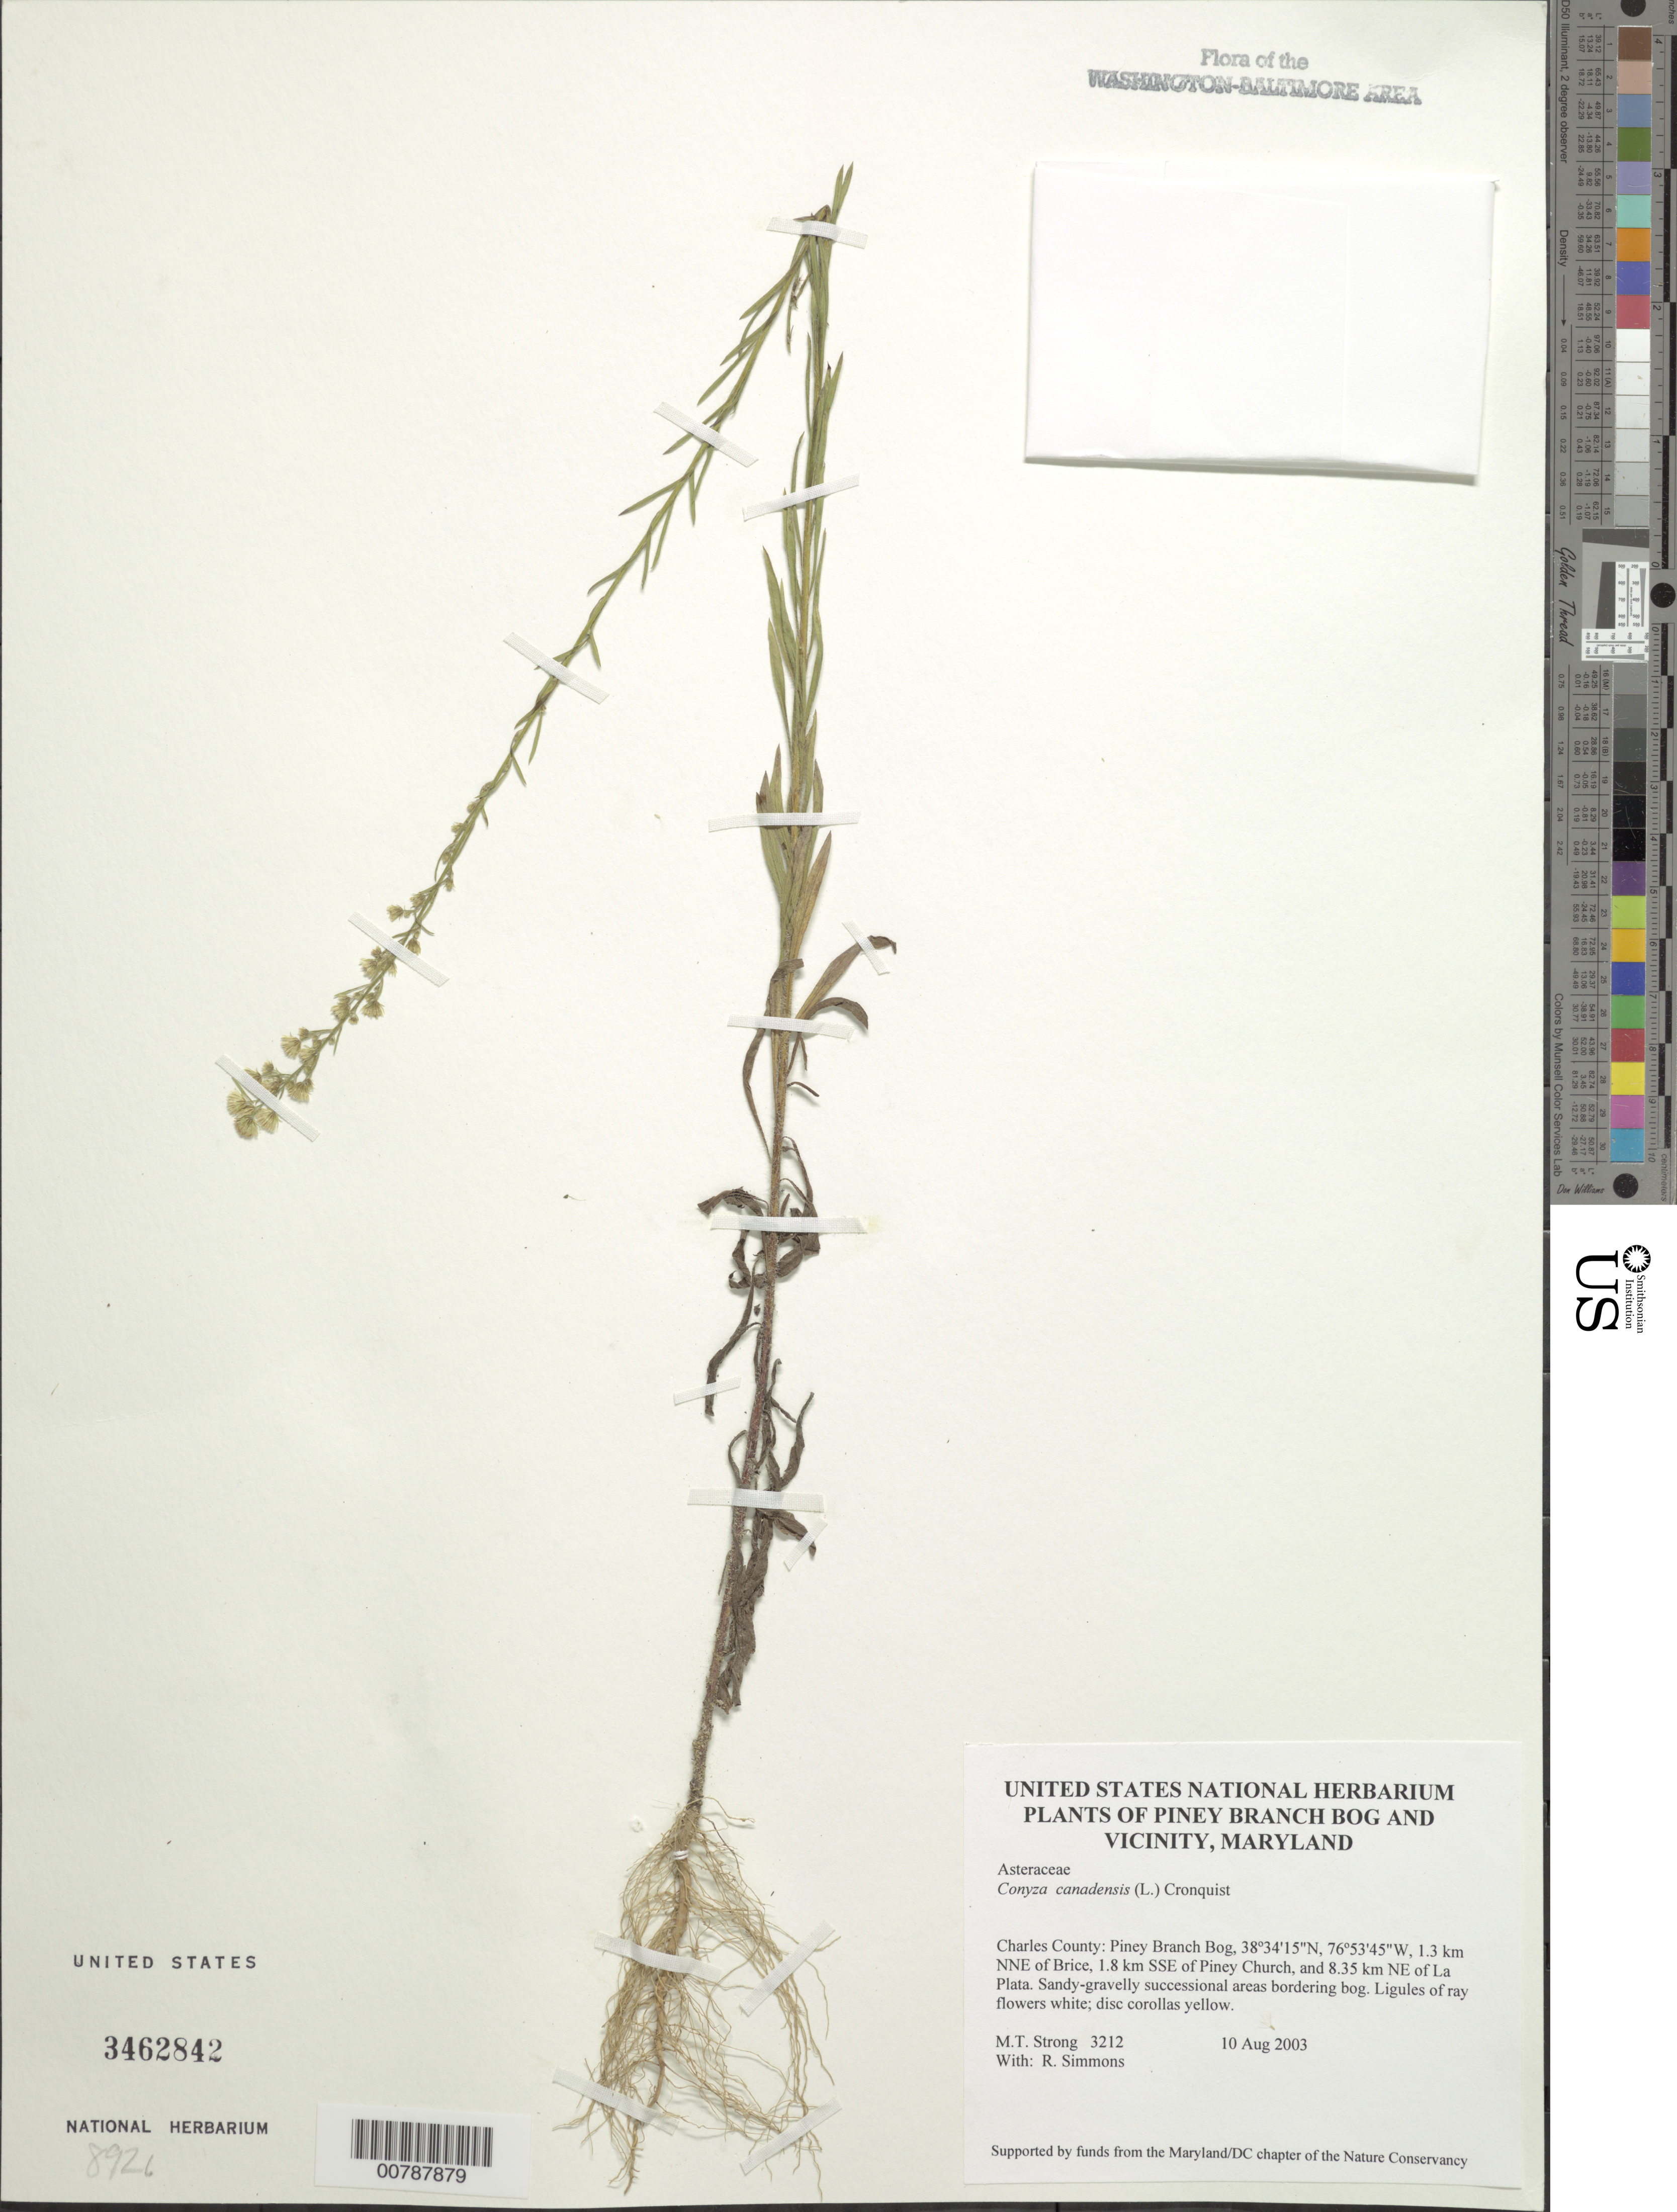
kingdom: Plantae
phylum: Tracheophyta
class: Magnoliopsida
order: Asterales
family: Asteraceae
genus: Conyza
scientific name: Conyza canadensis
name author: (L.) Cronq.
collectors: M. T. Strong & R. H. Simmons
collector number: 3212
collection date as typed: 10 Aug 2003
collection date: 2003-08-10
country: United States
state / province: Maryland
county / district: Charles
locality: Piney Branch Bog, 1.3 km NNE of Brice, 1.8 km SSE of Piney Church, and 8.35 km NE of La Plata.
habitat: Sandy-gravelly successional areas bordering bog.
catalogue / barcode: US 3462842